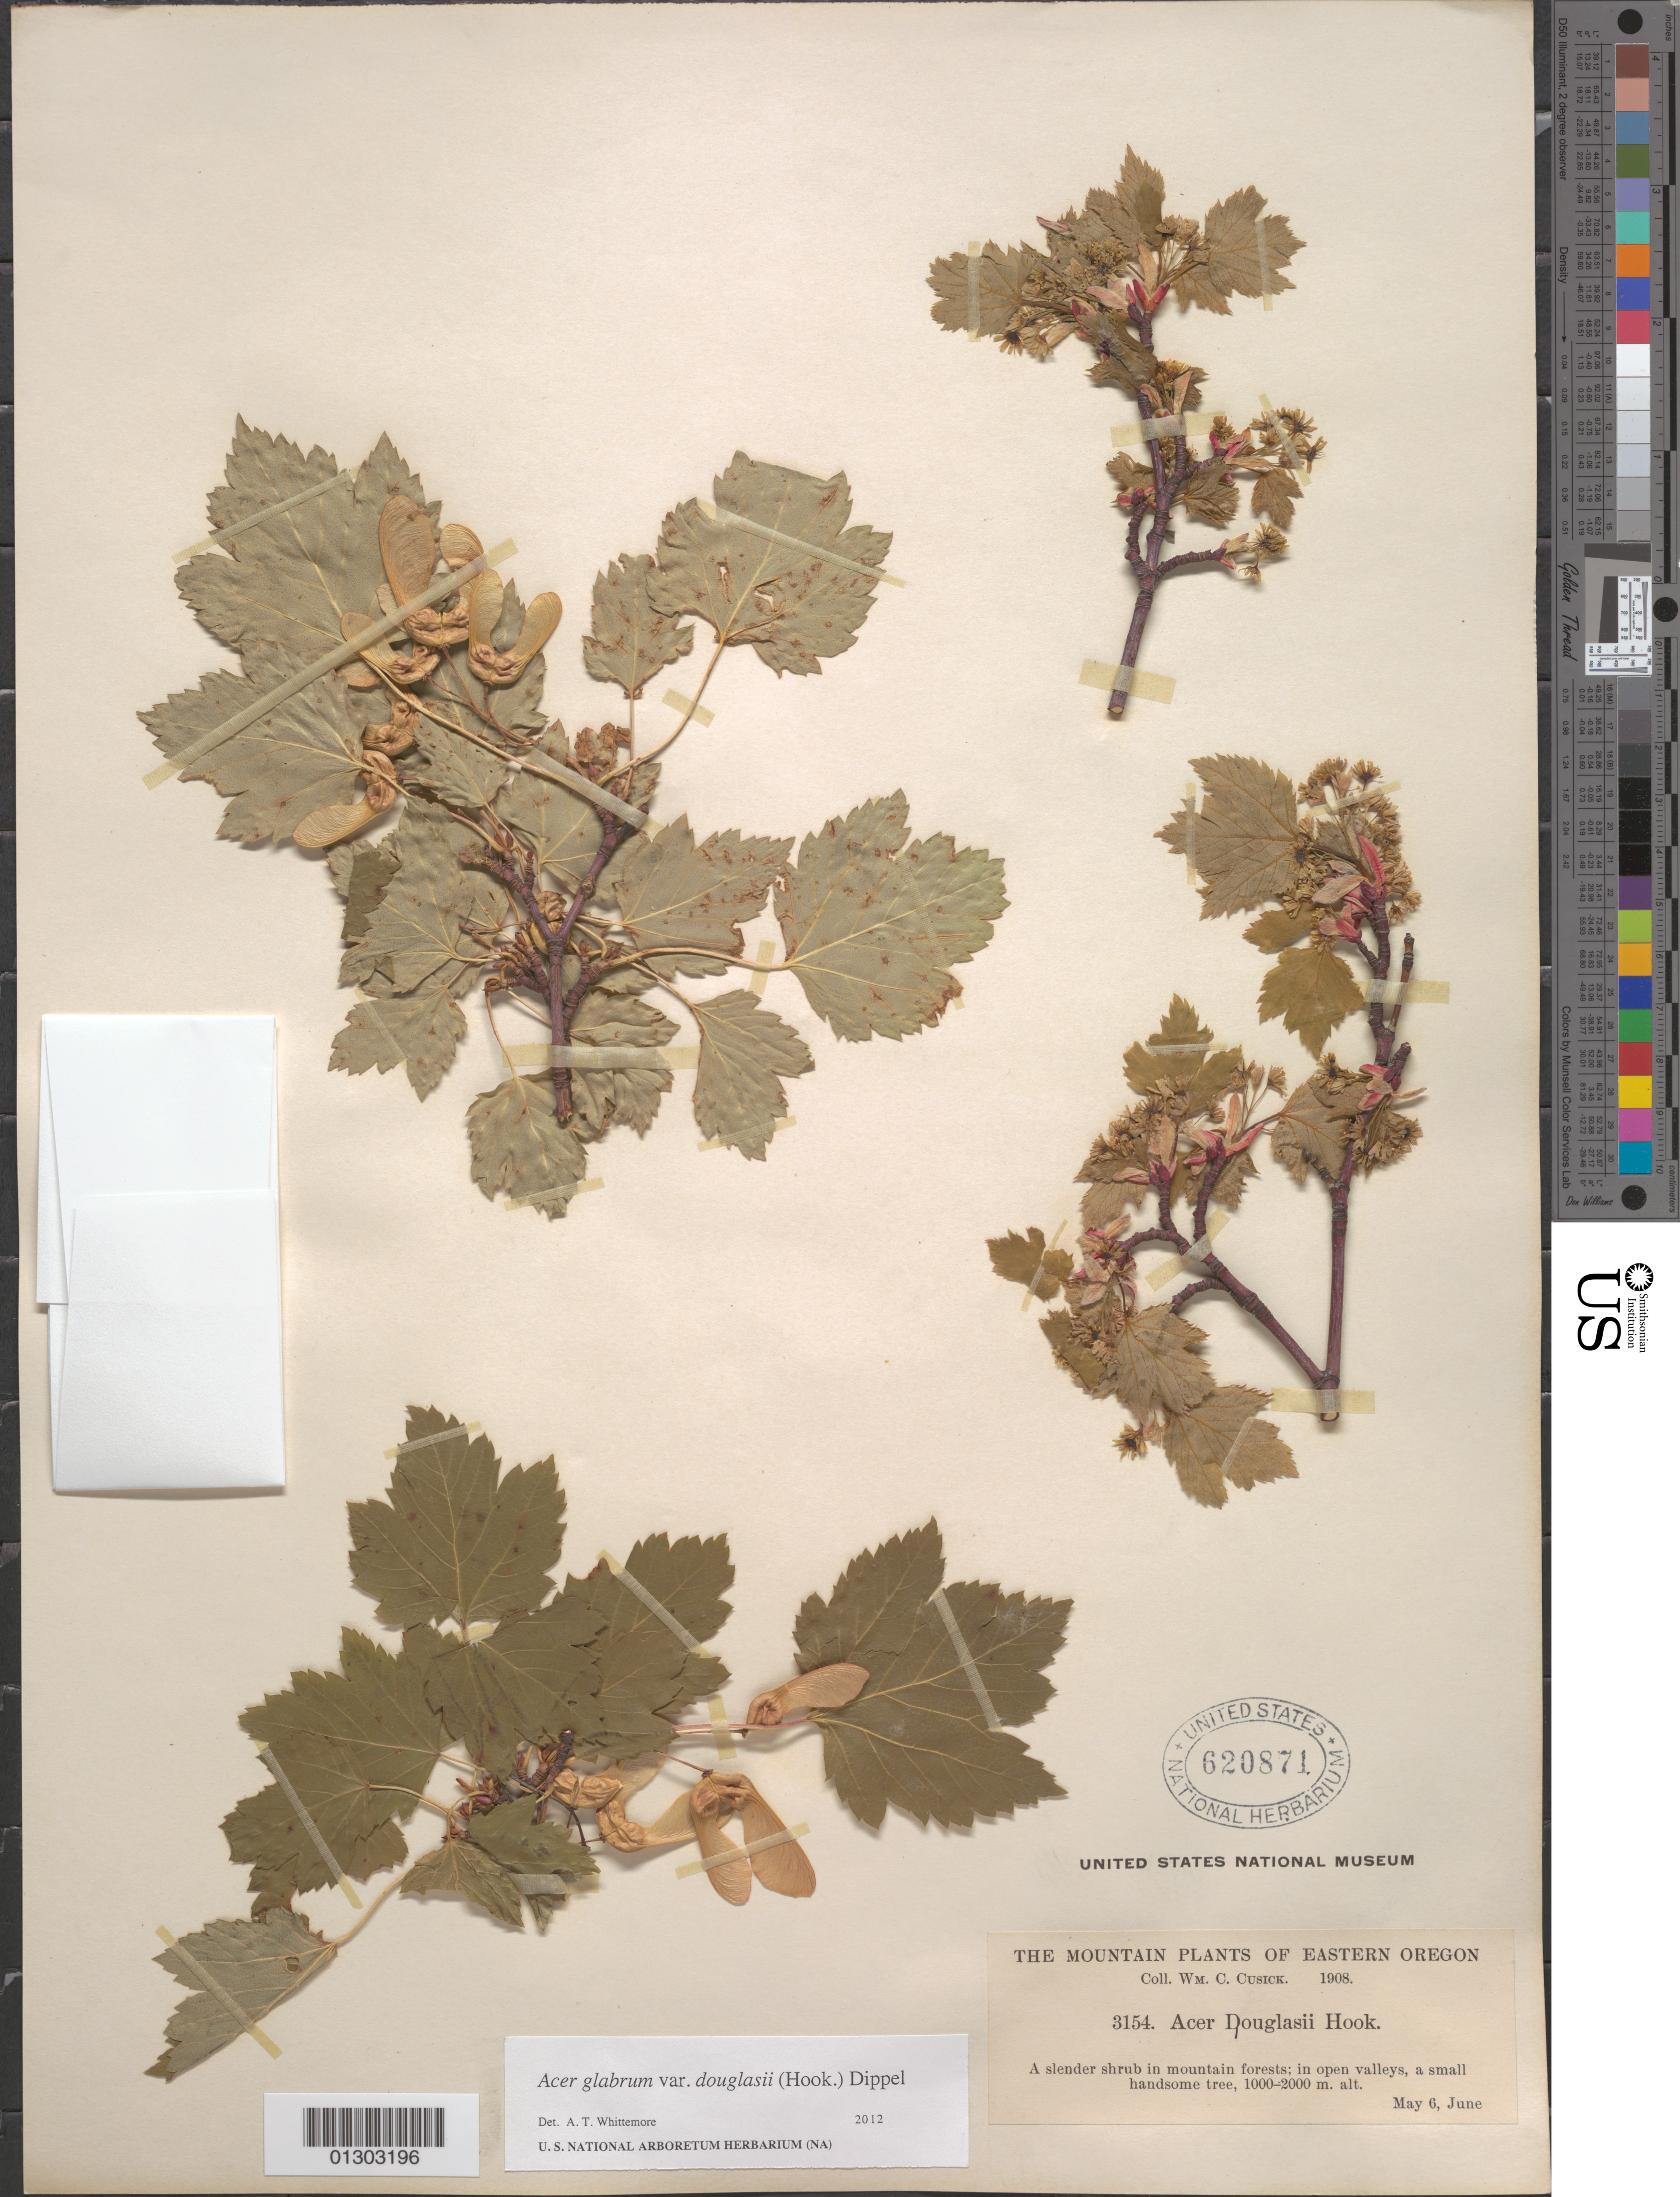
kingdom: Plantae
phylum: Tracheophyta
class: Magnoliopsida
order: Sapindales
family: Sapindaceae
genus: Acer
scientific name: Acer glabrum var. douglasii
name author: (Hook.) Dippel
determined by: Whittemore, A. T.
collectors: W. C. Cusick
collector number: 3154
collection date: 1908-05-06/1908-06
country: United States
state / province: Oregon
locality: Eastern Oregon.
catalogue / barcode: US 620871